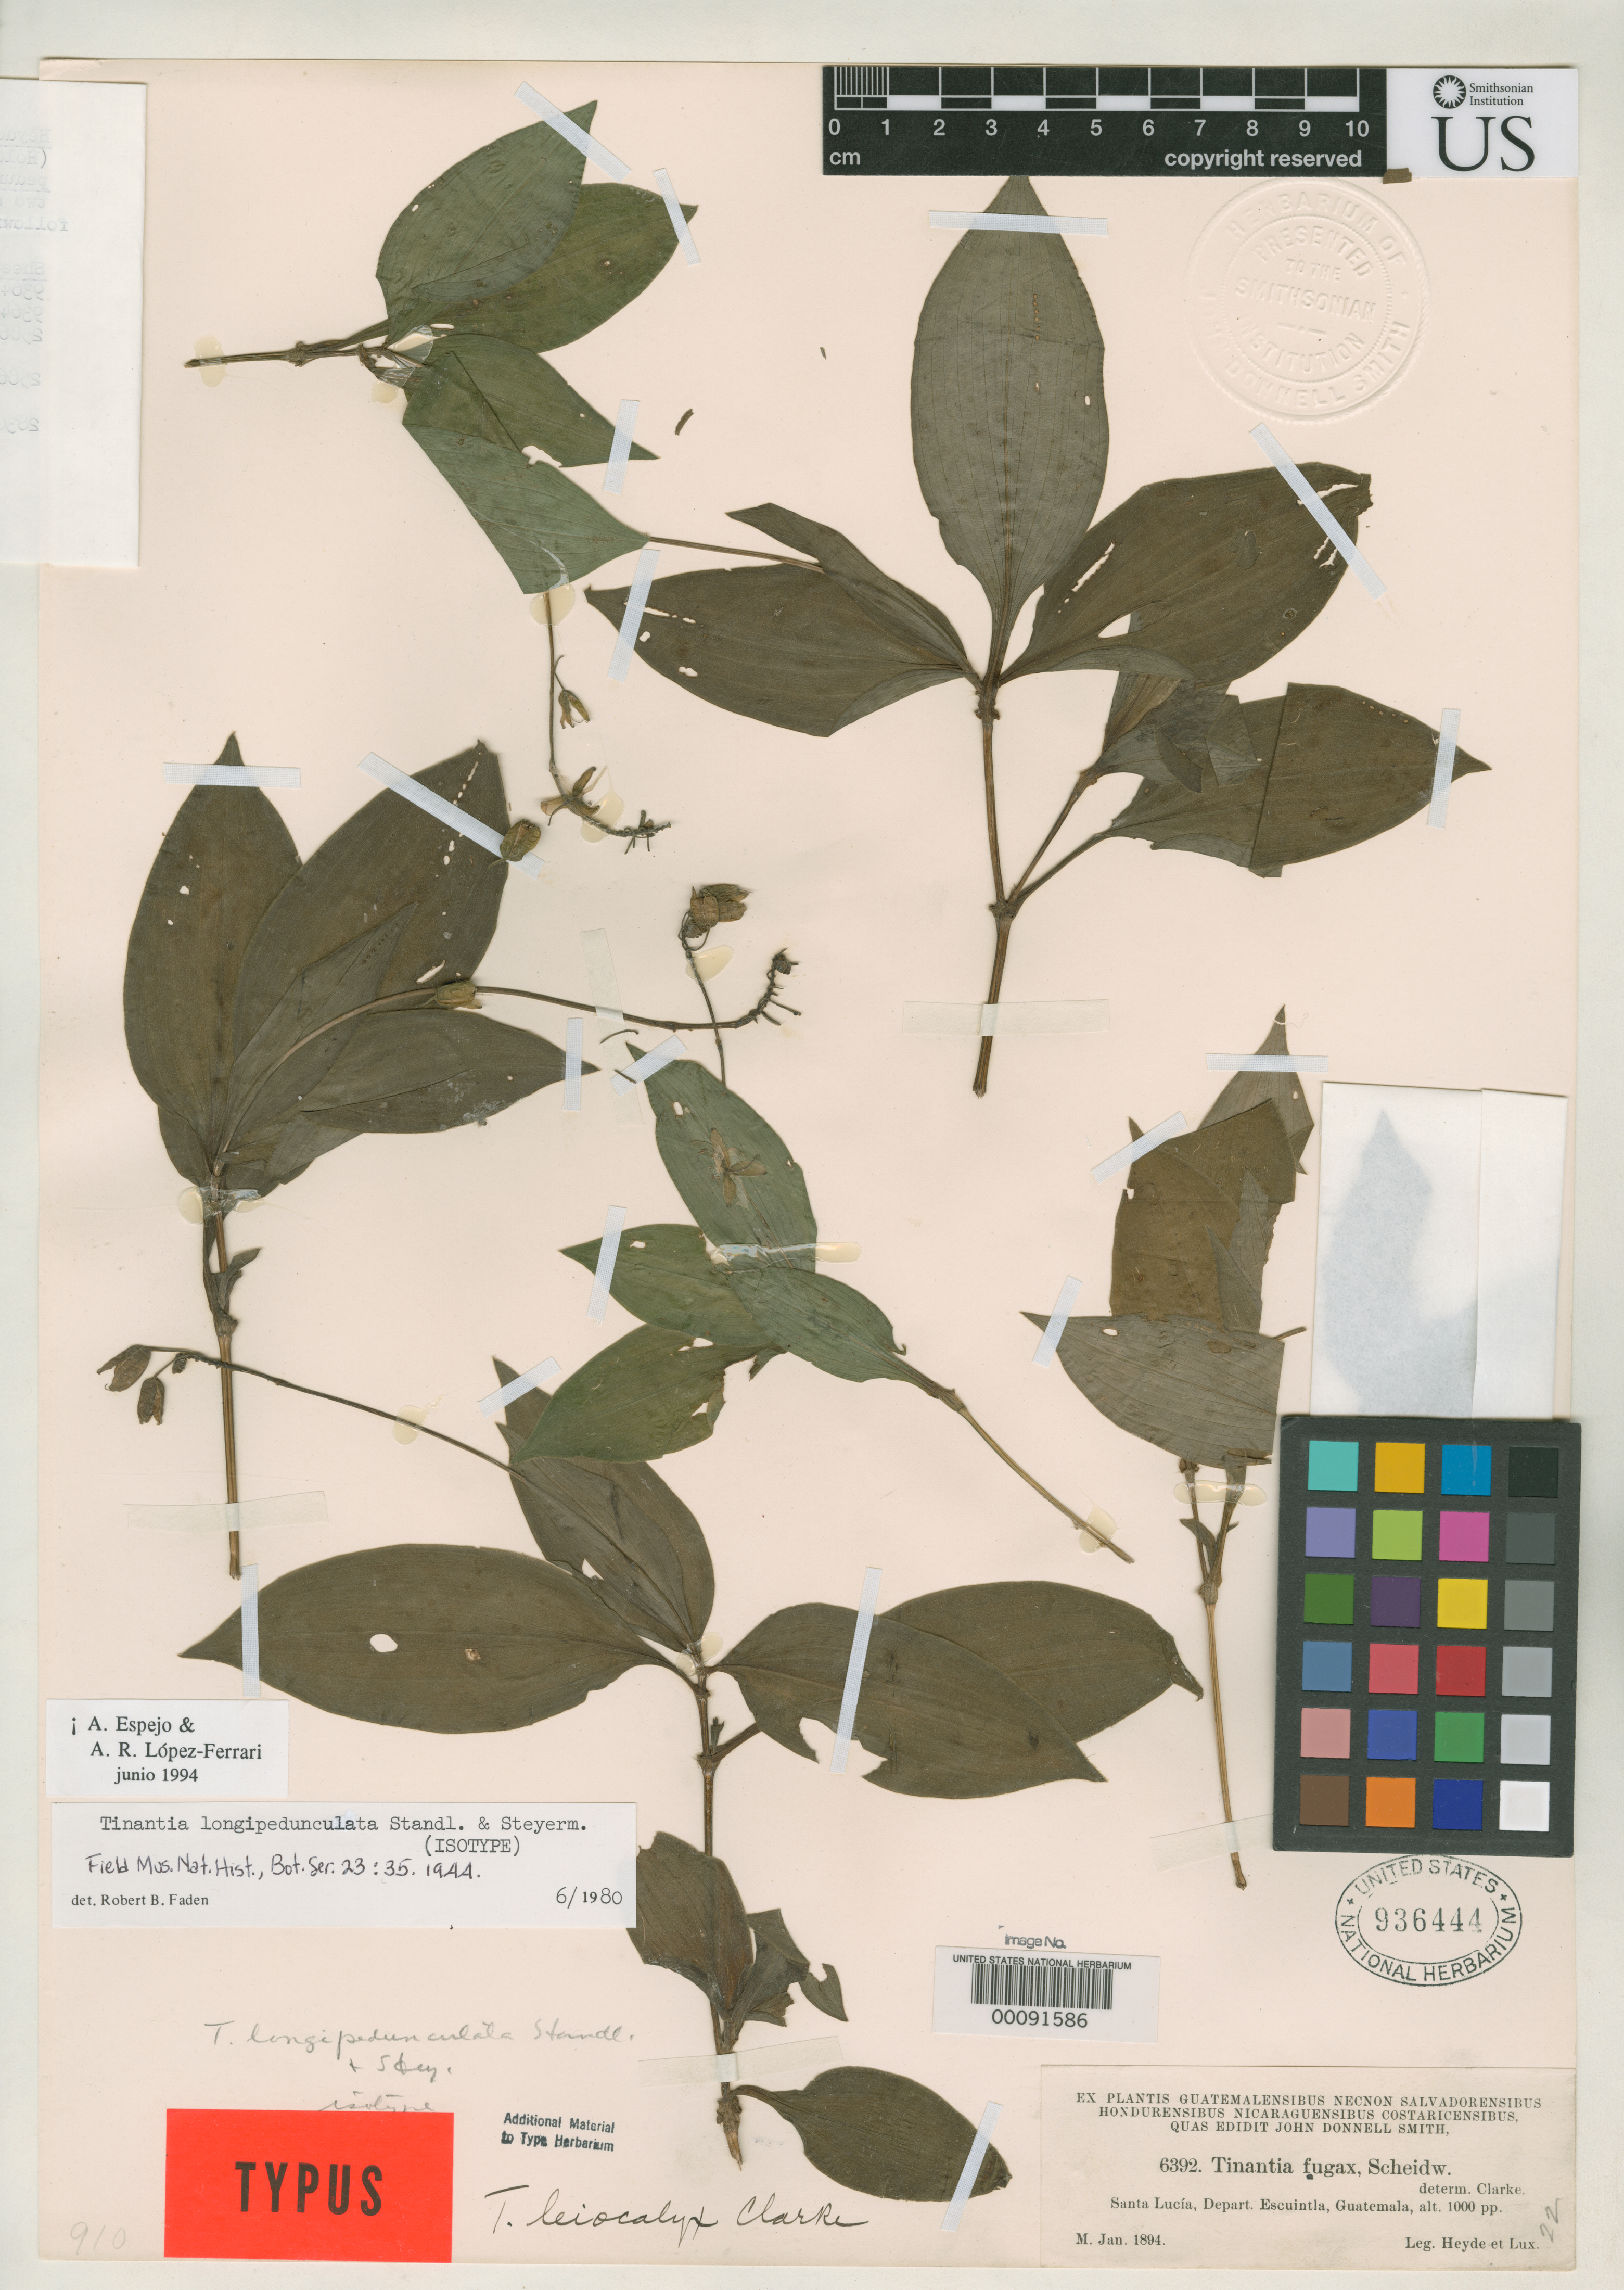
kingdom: Plantae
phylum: Tracheophyta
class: Liliopsida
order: Commelinales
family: Commelinaceae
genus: Tinantia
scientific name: Tinantia longipedunculata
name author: Standl. & Steyerm.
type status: Isotype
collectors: E. T. Heyde & E. Lux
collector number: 6392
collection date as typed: Jan 1894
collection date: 1894-01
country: Guatemala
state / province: Escuintla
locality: Santa Lucia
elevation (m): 305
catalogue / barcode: US 936444